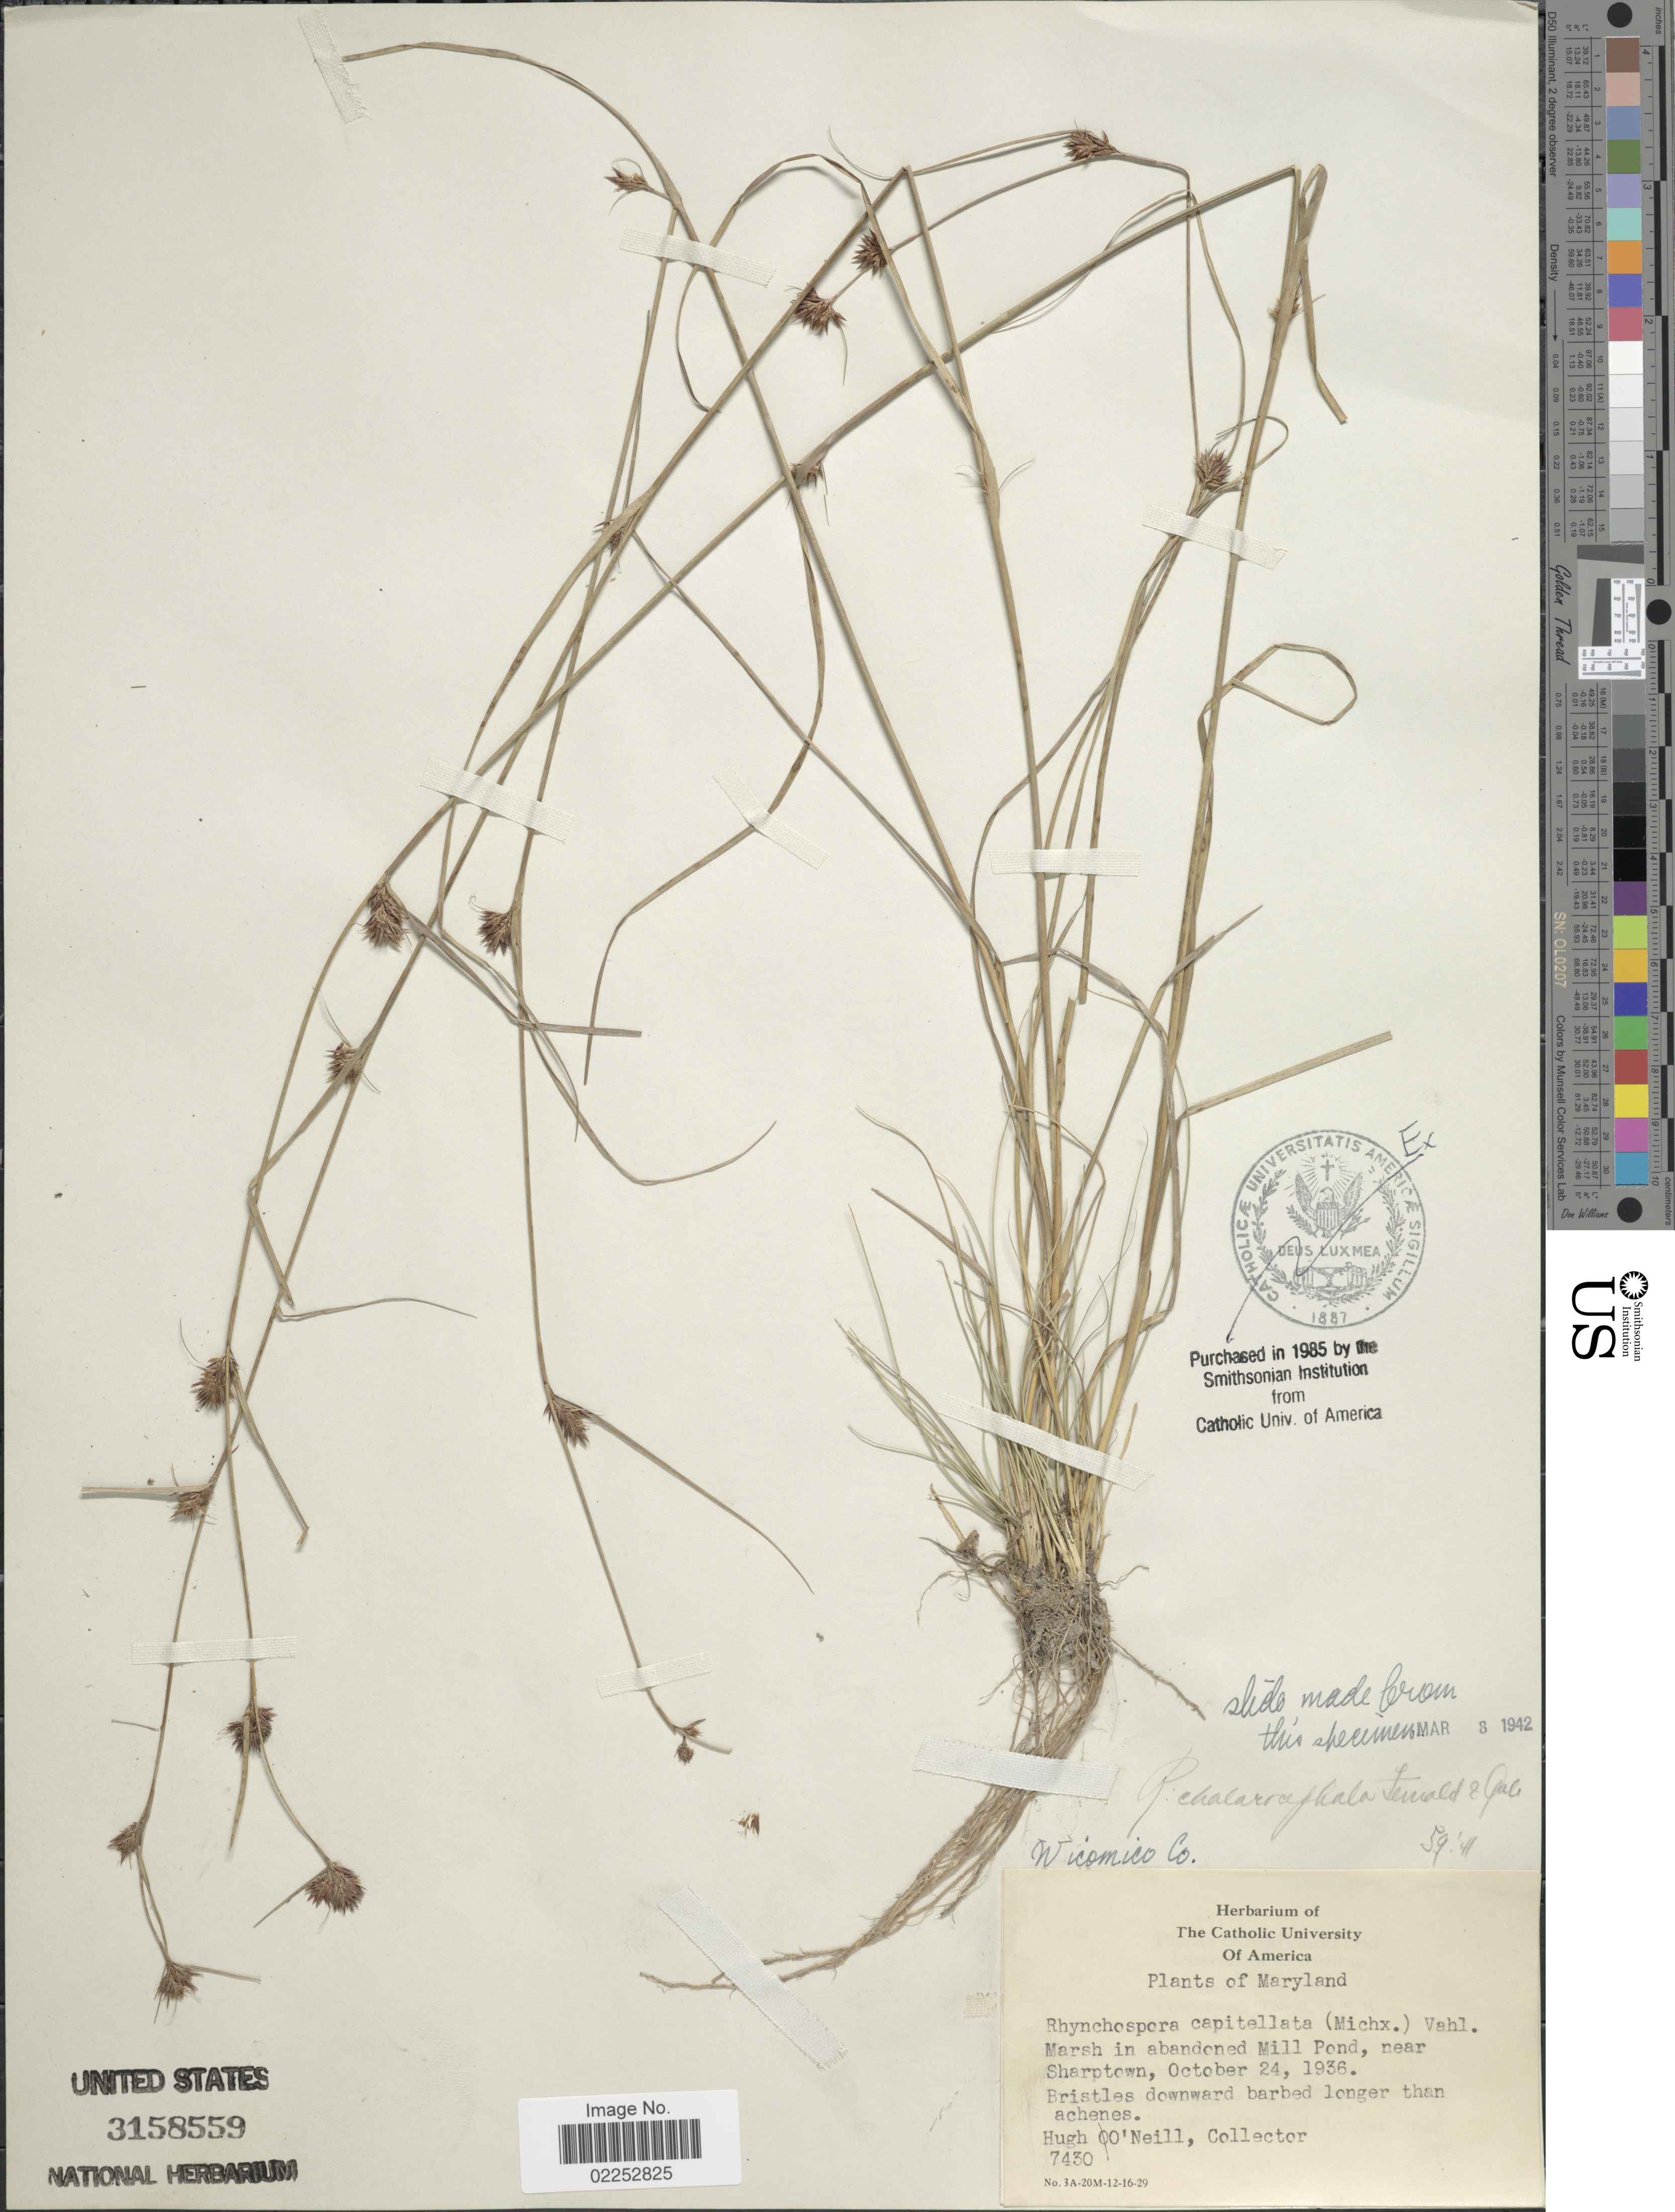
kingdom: Plantae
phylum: Tracheophyta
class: Liliopsida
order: Poales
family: Cyperaceae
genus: Rhynchospora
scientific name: Rhynchospora chalarocephala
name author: Fernald & Gale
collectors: H. O'Neill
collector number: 7430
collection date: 1936-10-24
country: United States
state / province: Maryland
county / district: Wicomico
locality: Abandoned Mill Pond, near Sharptown. Wicomico Co.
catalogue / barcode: US 3158559